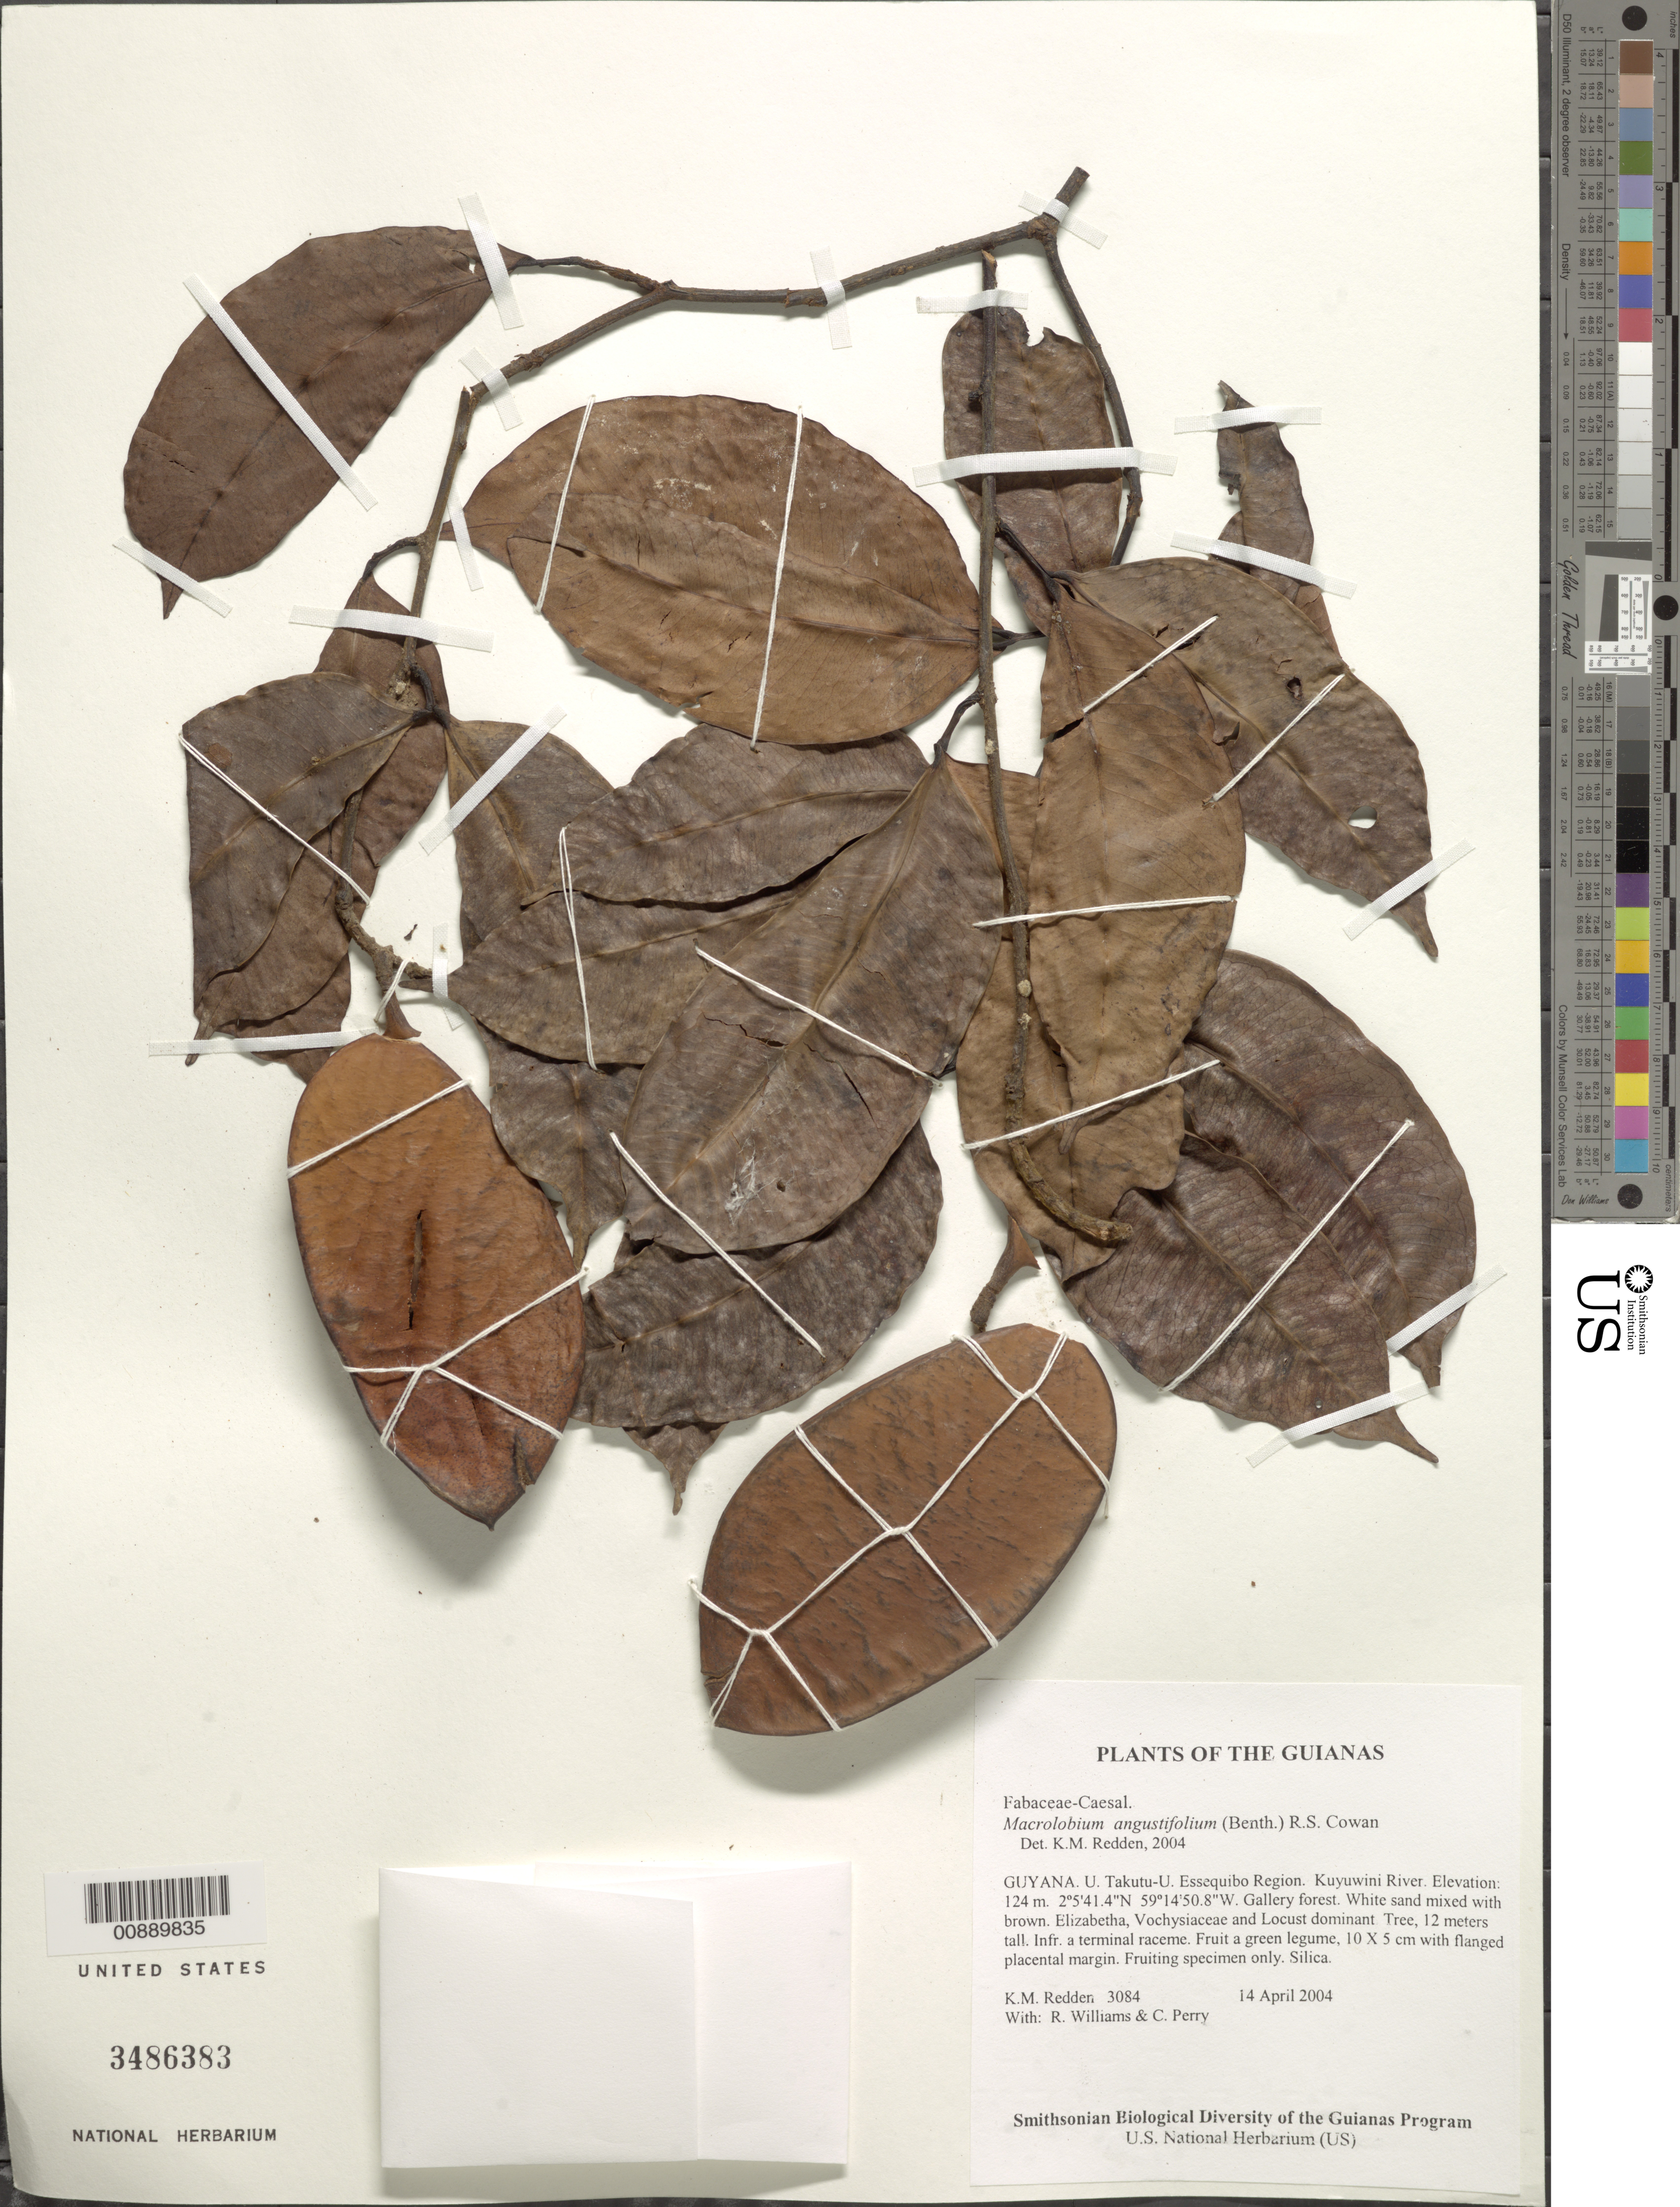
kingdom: Plantae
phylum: Tracheophyta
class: Magnoliopsida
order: Fabales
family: Fabaceae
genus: Macrolobium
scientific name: Macrolobium angustifolium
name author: (Benth.) R.S. Cowan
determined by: Redden, K. M.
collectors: K. M. Redden, R. Williams & C. Perry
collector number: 3084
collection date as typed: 14 April 2004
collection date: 2004-04-14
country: Guyana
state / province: U. Takutu-U. Essequibo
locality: Kuyuwini River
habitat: Gallery forest. White sand mixed with brown. Elizabetha, Vochysiaceae and Locust dominant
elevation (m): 124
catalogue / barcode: US 3486383